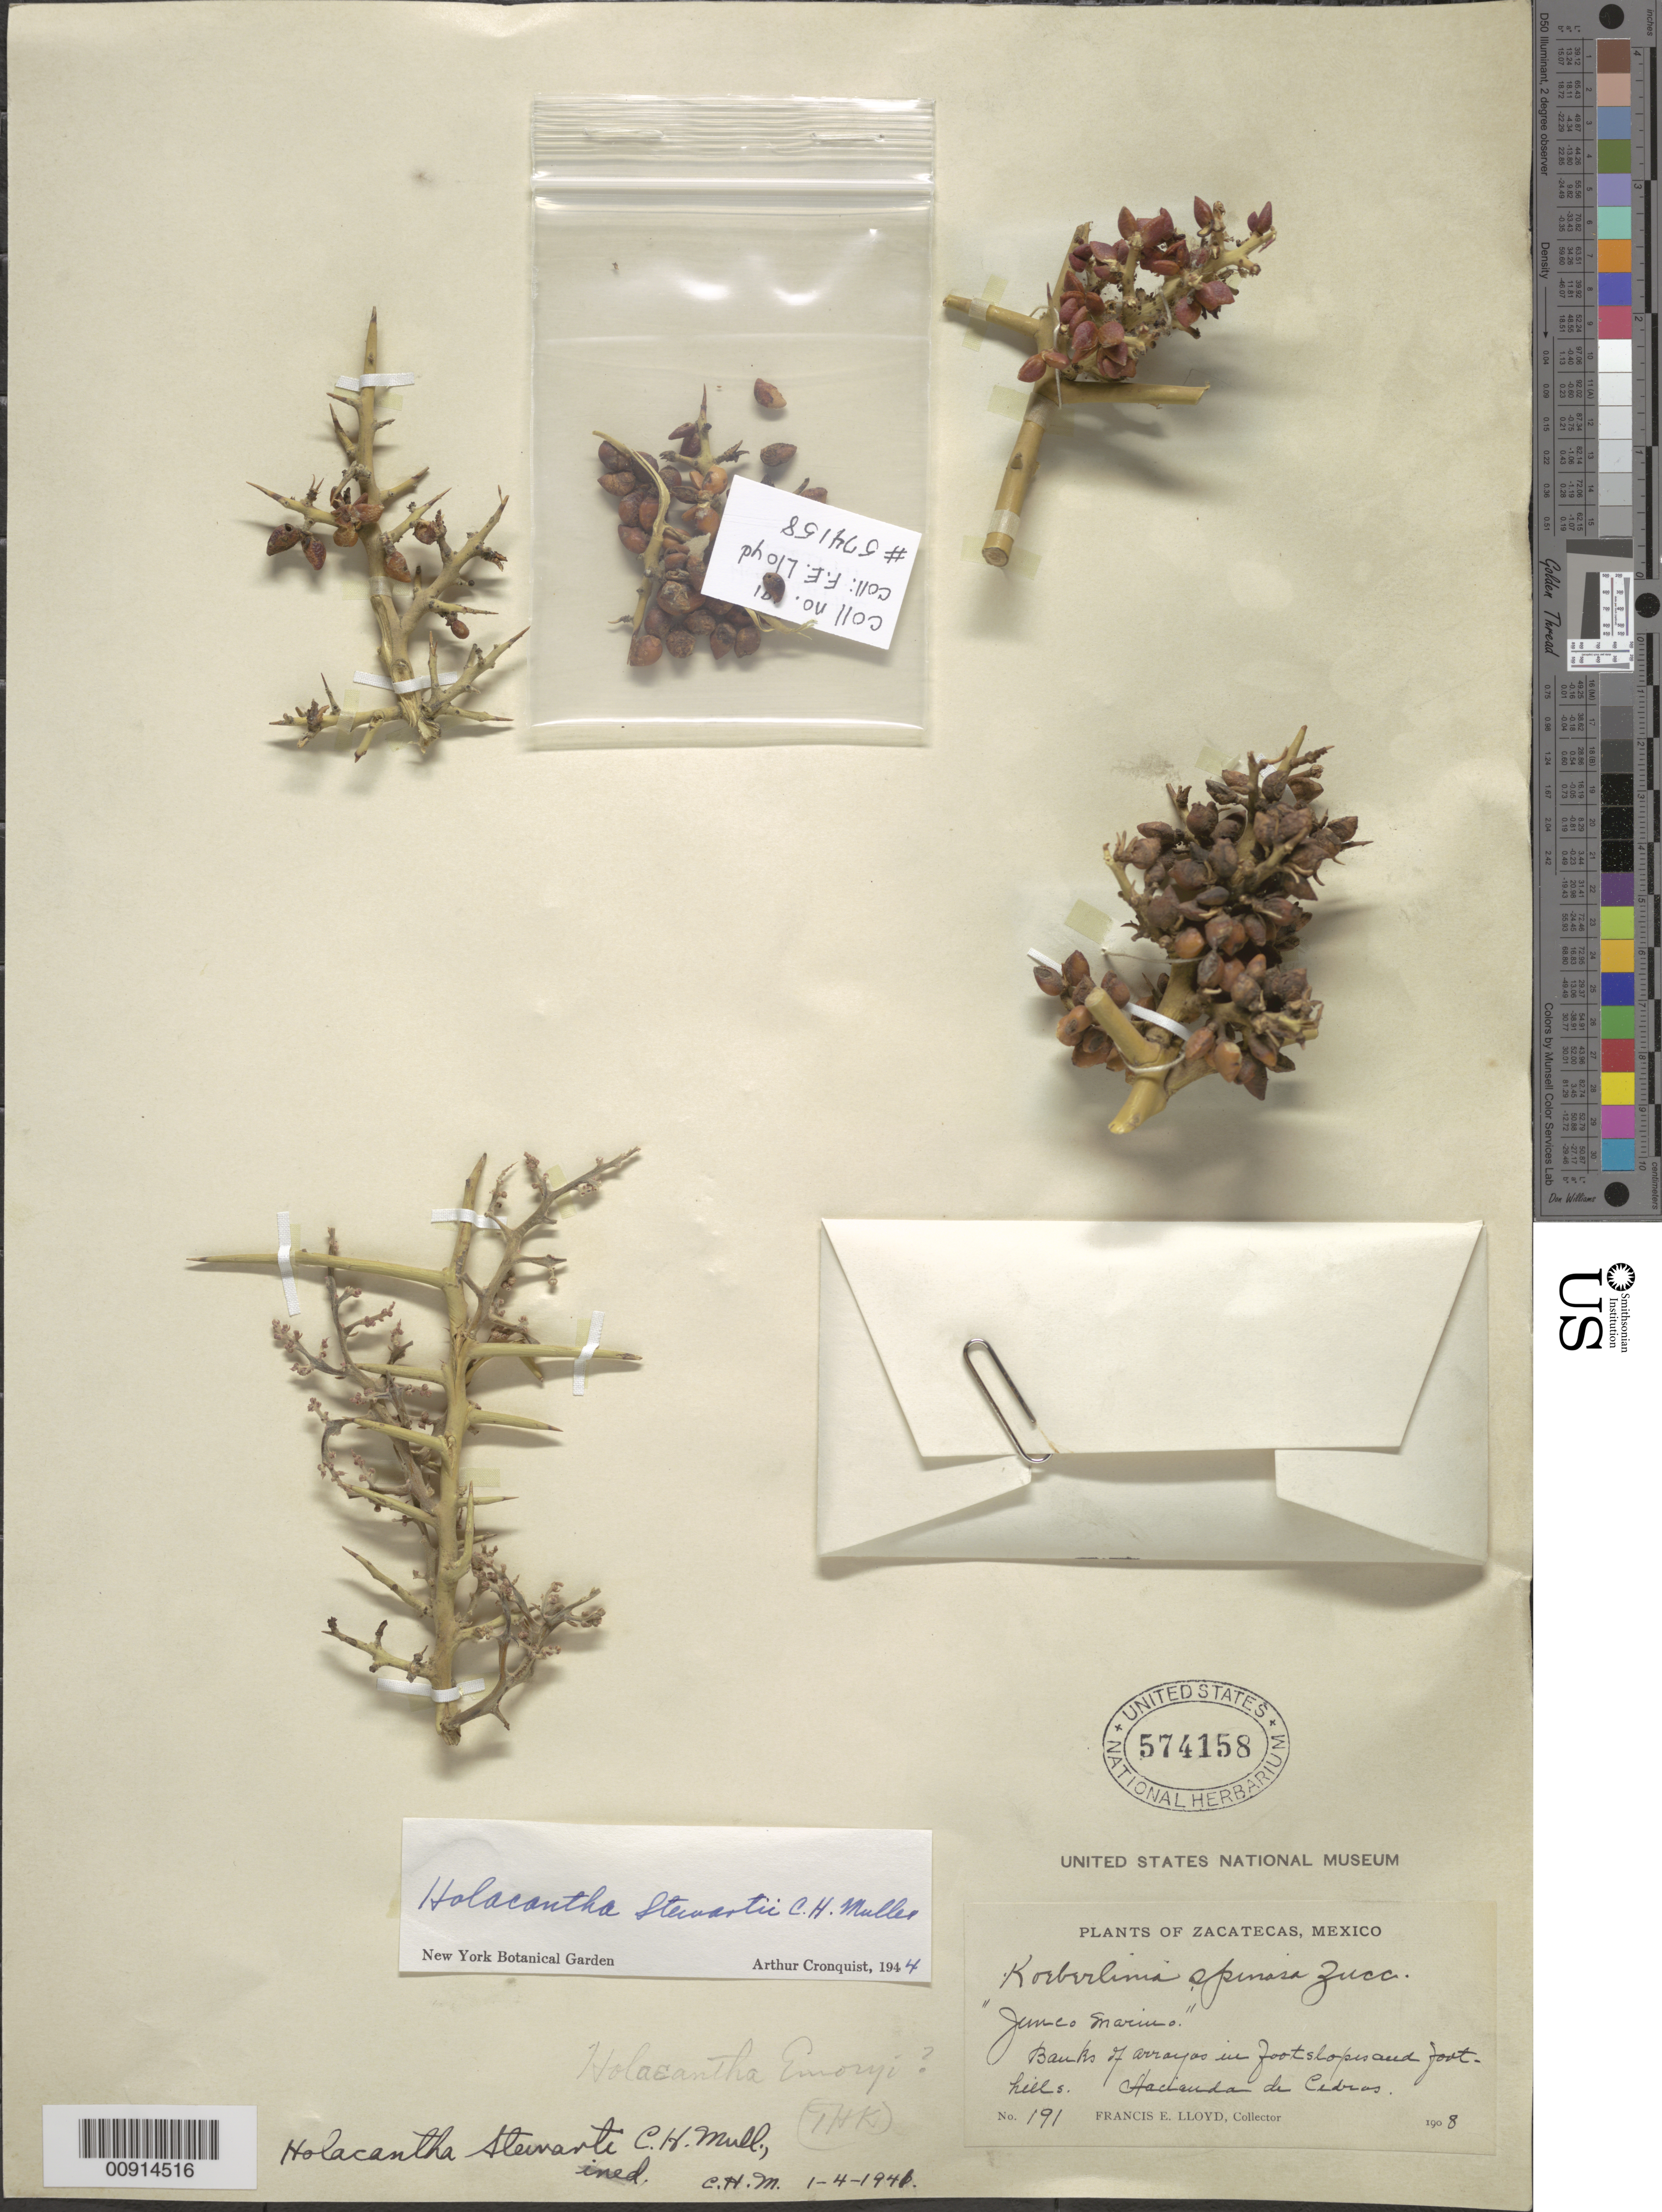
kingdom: Plantae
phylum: Tracheophyta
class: Magnoliopsida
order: Sapindales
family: Simaroubaceae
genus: Castela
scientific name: Castela stewartii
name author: (C.H. Müll.) Moran & Felger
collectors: F. E. Lloyd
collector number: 191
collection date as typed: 1908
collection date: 1908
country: Mexico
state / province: Zacatecas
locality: Zacatecas: Hacienda de Cedros.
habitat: Banks of arroyos in footslopes and foothills.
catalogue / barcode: US 574158